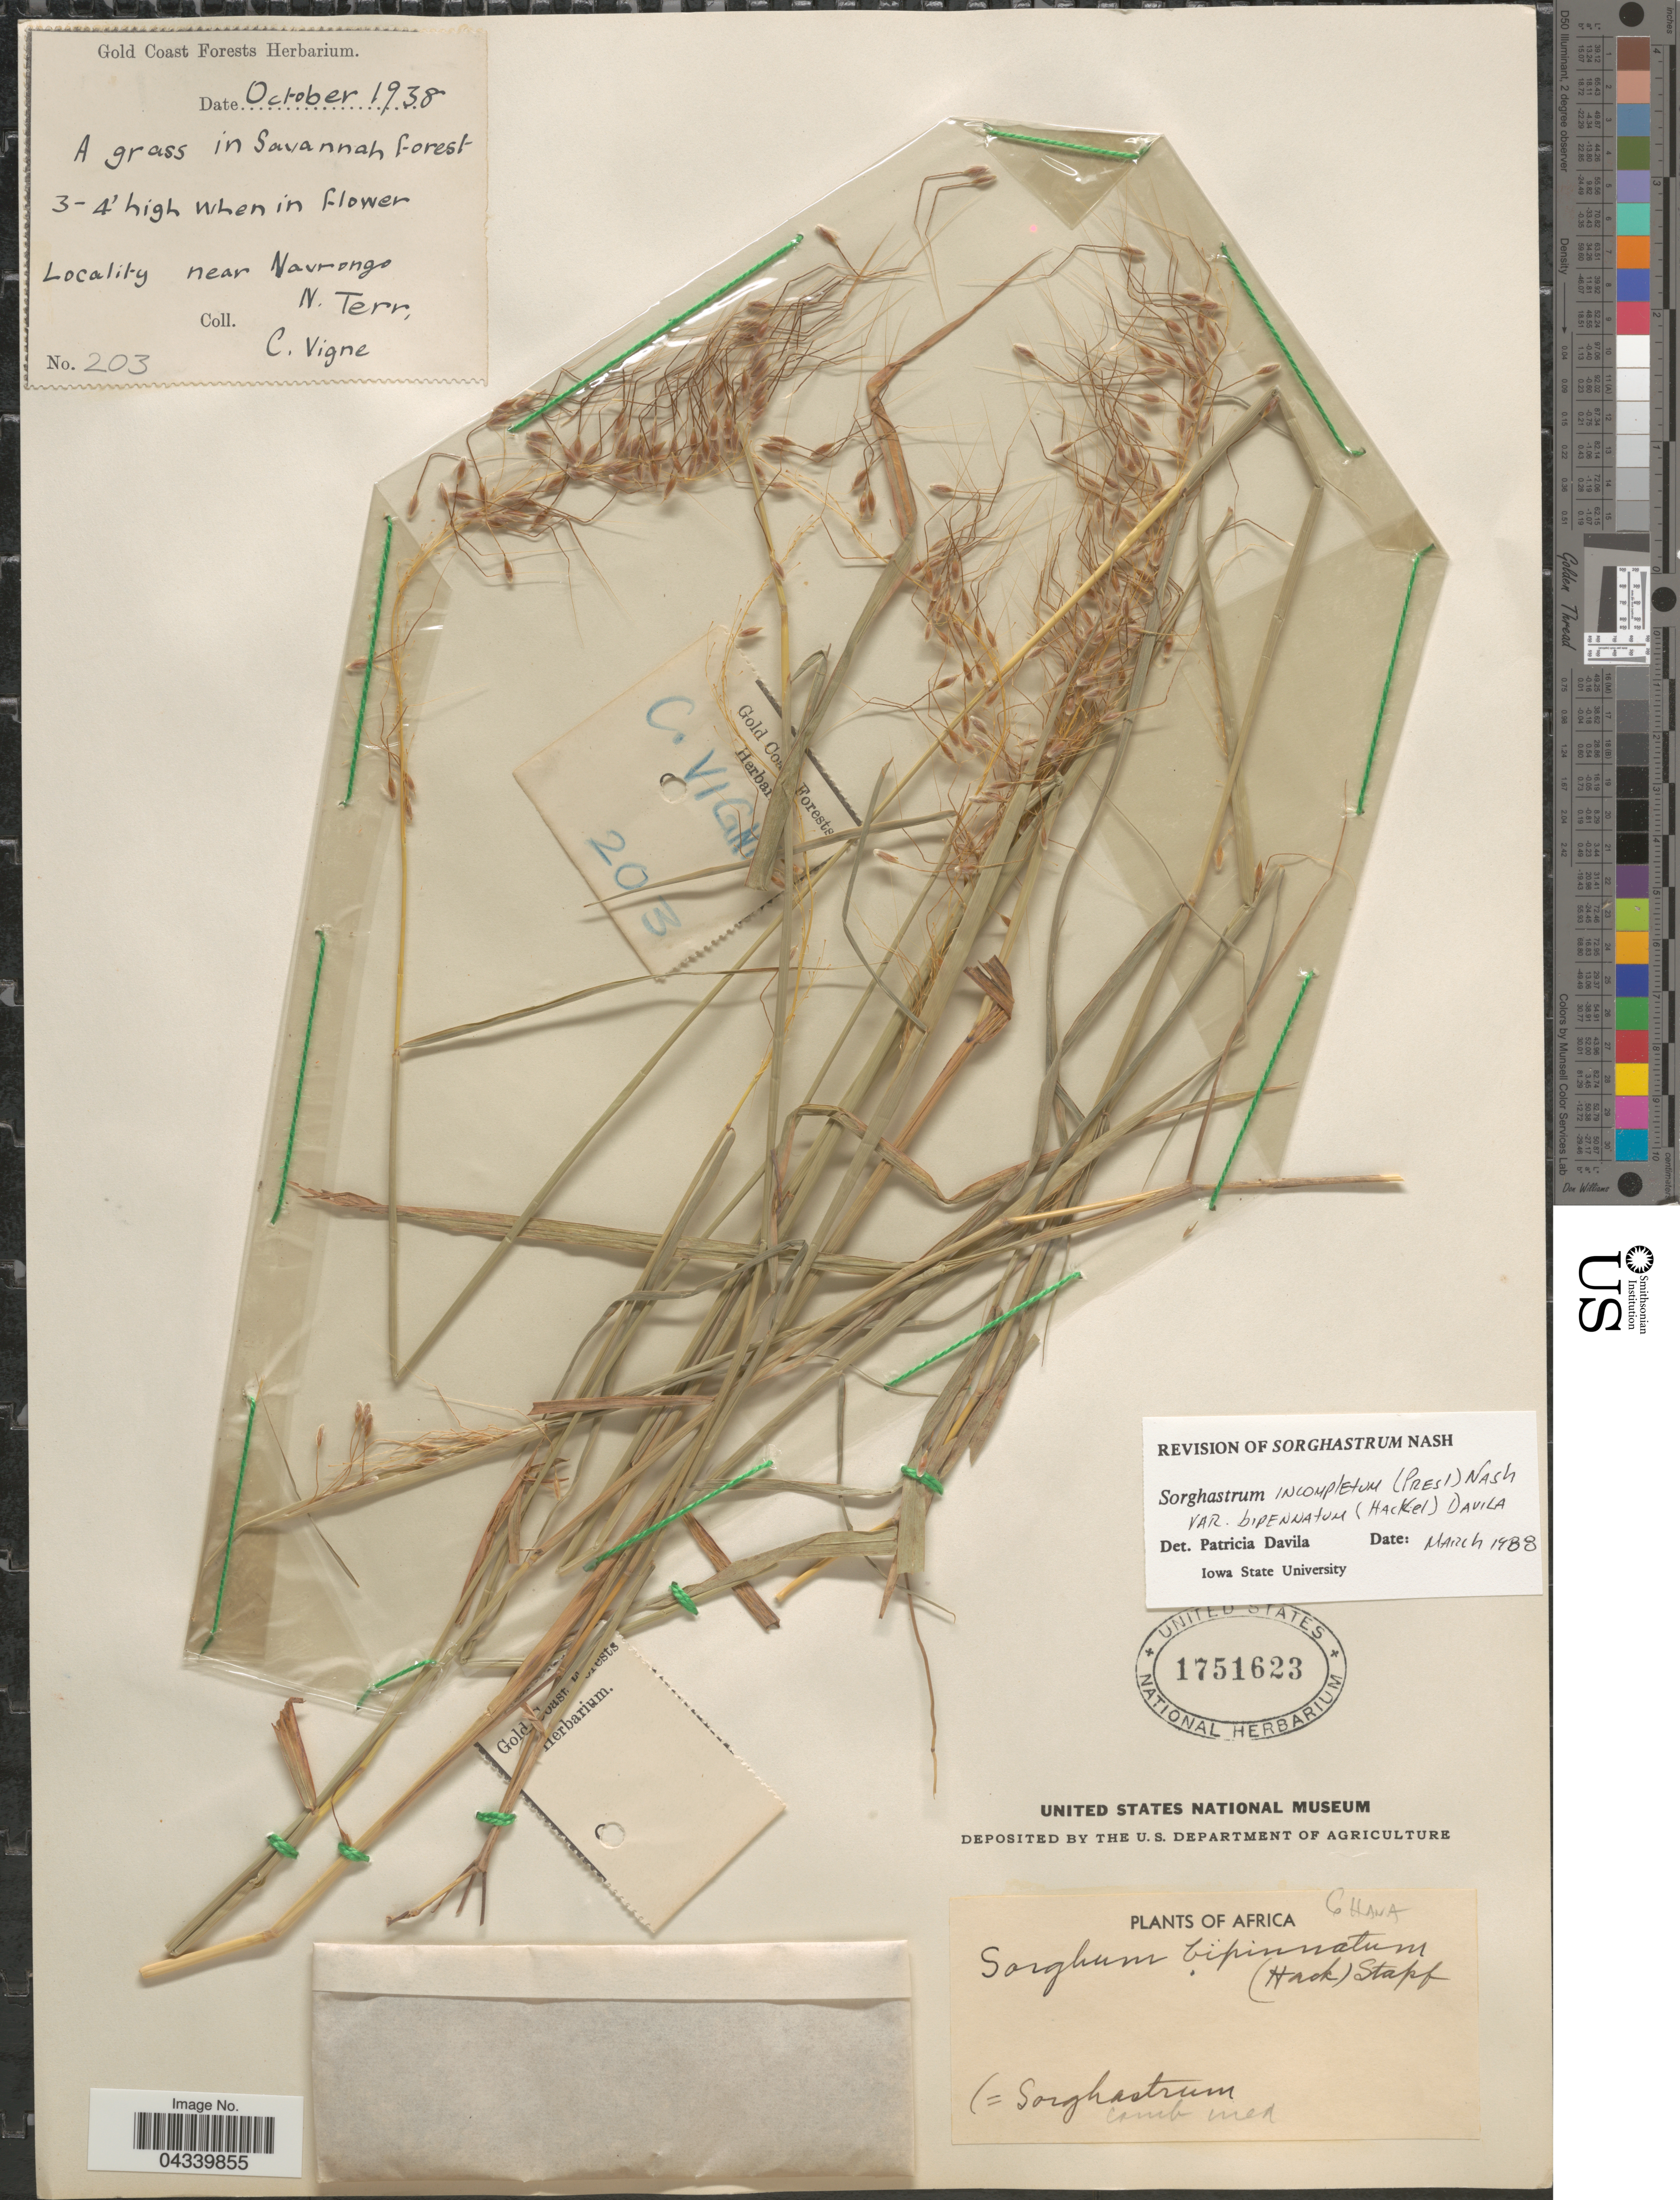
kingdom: Plantae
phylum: Tracheophyta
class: Liliopsida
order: Poales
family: Poaceae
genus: Sorghastrum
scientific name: Sorghastrum bipennatum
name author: (Hack.) Pilg.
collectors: C. Vigne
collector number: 203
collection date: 1938-10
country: Ghana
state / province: Northern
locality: Gold Coast. Near Navrongo. N. Terr.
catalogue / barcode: US 1751623